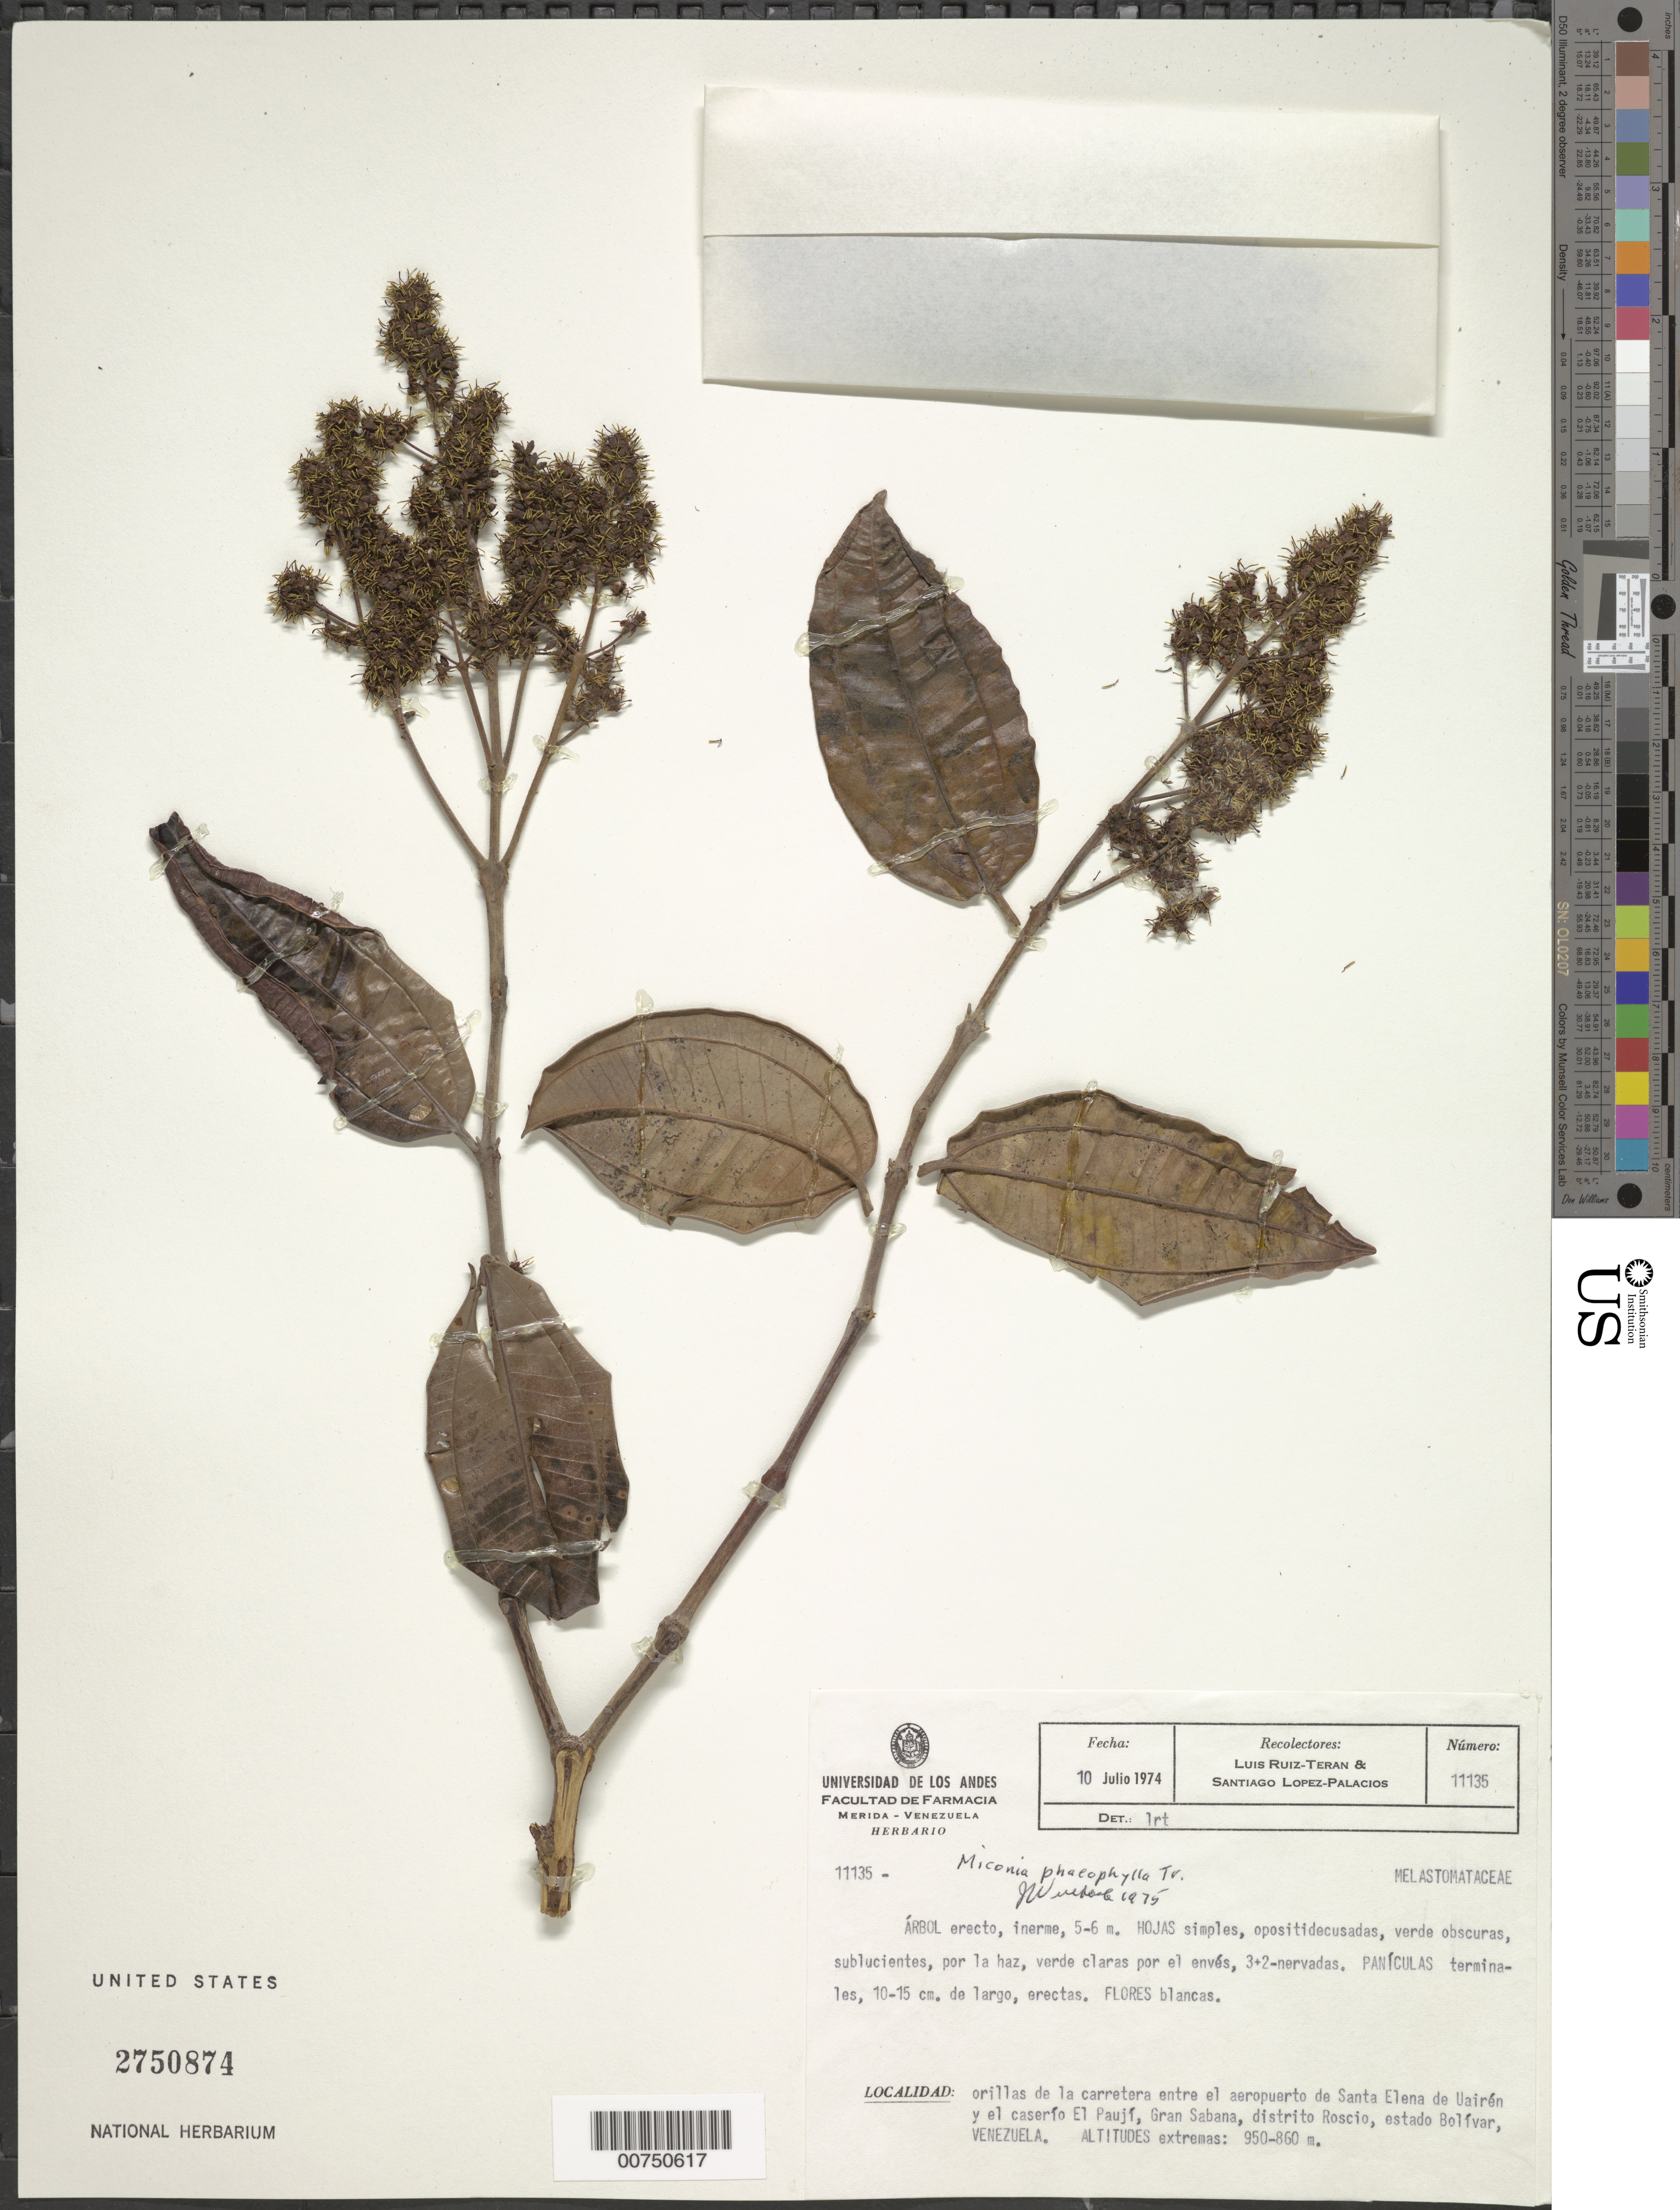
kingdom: Plantae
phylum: Tracheophyta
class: Magnoliopsida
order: Myrtales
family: Melastomataceae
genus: Miconia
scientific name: Miconia phaeophylla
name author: Triana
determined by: Wurdack, John J., (US), US (UNITED STATES)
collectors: L. E. Ruíz-Terán & S. López-Palacios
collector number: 11135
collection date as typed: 10-Jul-74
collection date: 1974-07-10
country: Venezuela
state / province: Bolívar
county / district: Roscio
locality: Santa Elena de Uairen to El Pauji, Gran Sabana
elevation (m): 860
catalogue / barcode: US 2750874